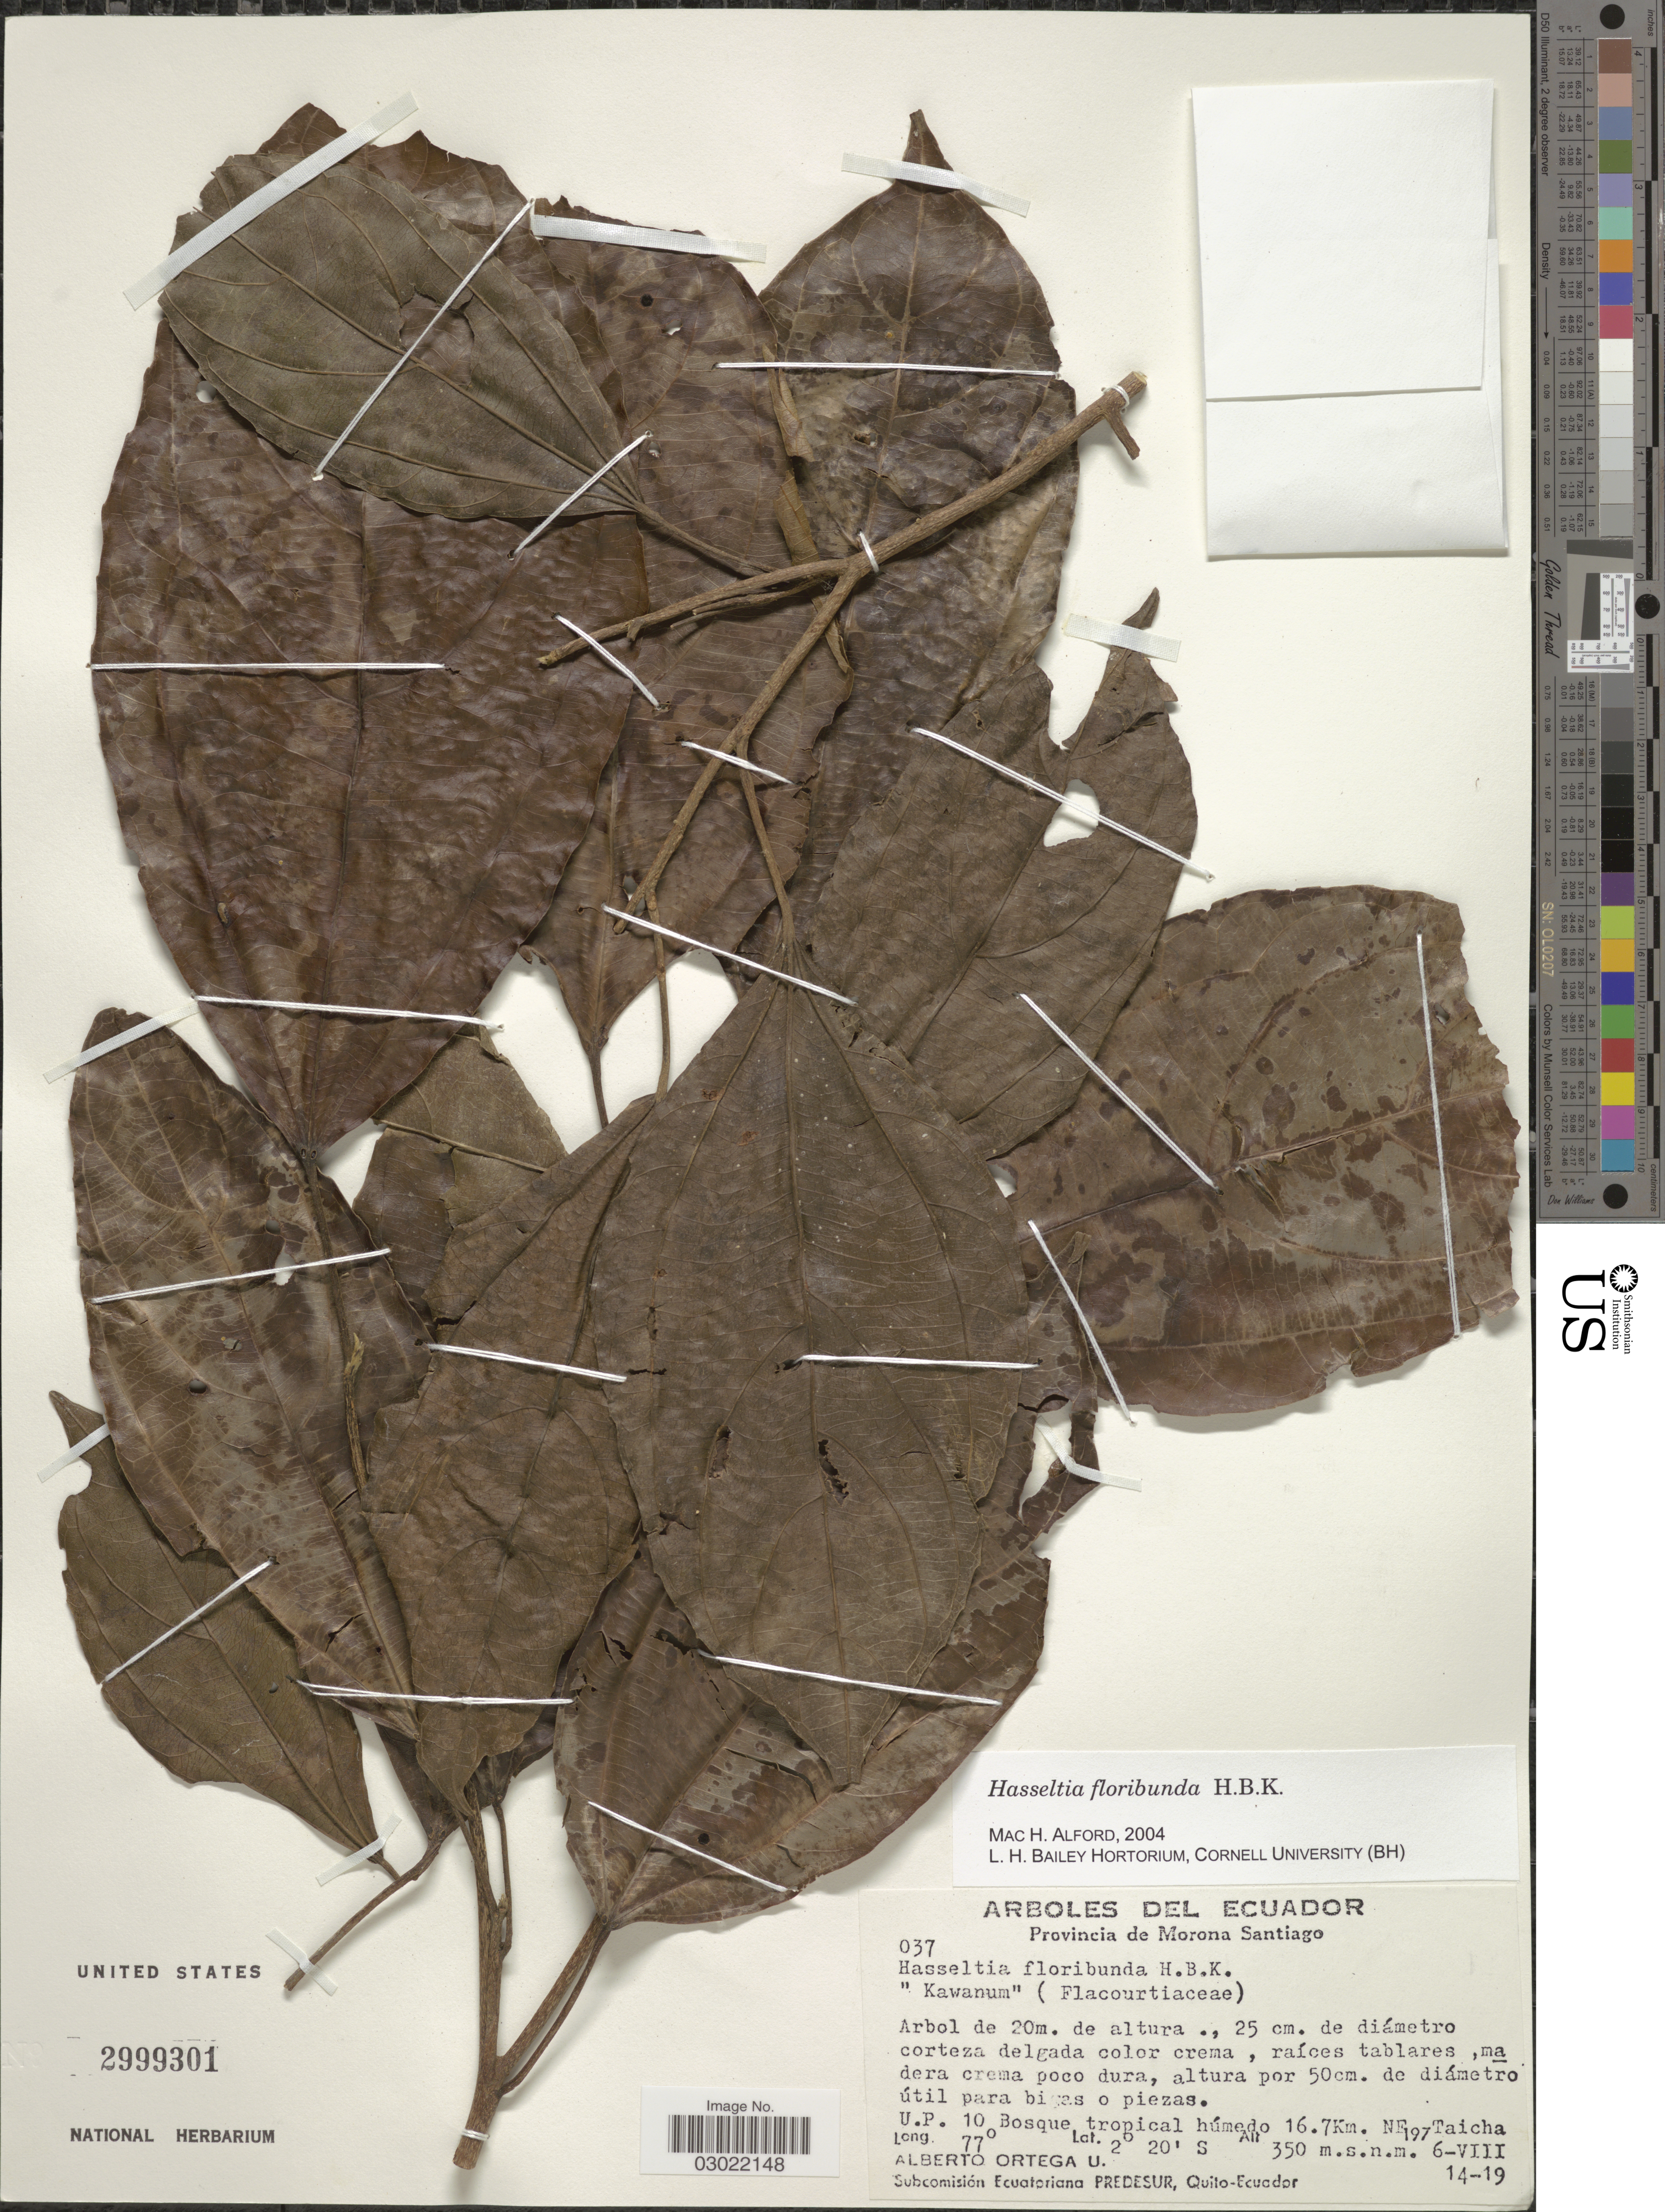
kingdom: Plantae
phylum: Tracheophyta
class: Magnoliopsida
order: Malpighiales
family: Salicaceae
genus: Hasseltia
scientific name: Hasseltia floribunda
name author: Kunth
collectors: A. T. Ortega U.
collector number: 037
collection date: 1976-08-14/1976-08-19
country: Ecuador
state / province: Morona-Santiago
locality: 16.7Km. NE Taicha.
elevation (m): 350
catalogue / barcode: US 2999301